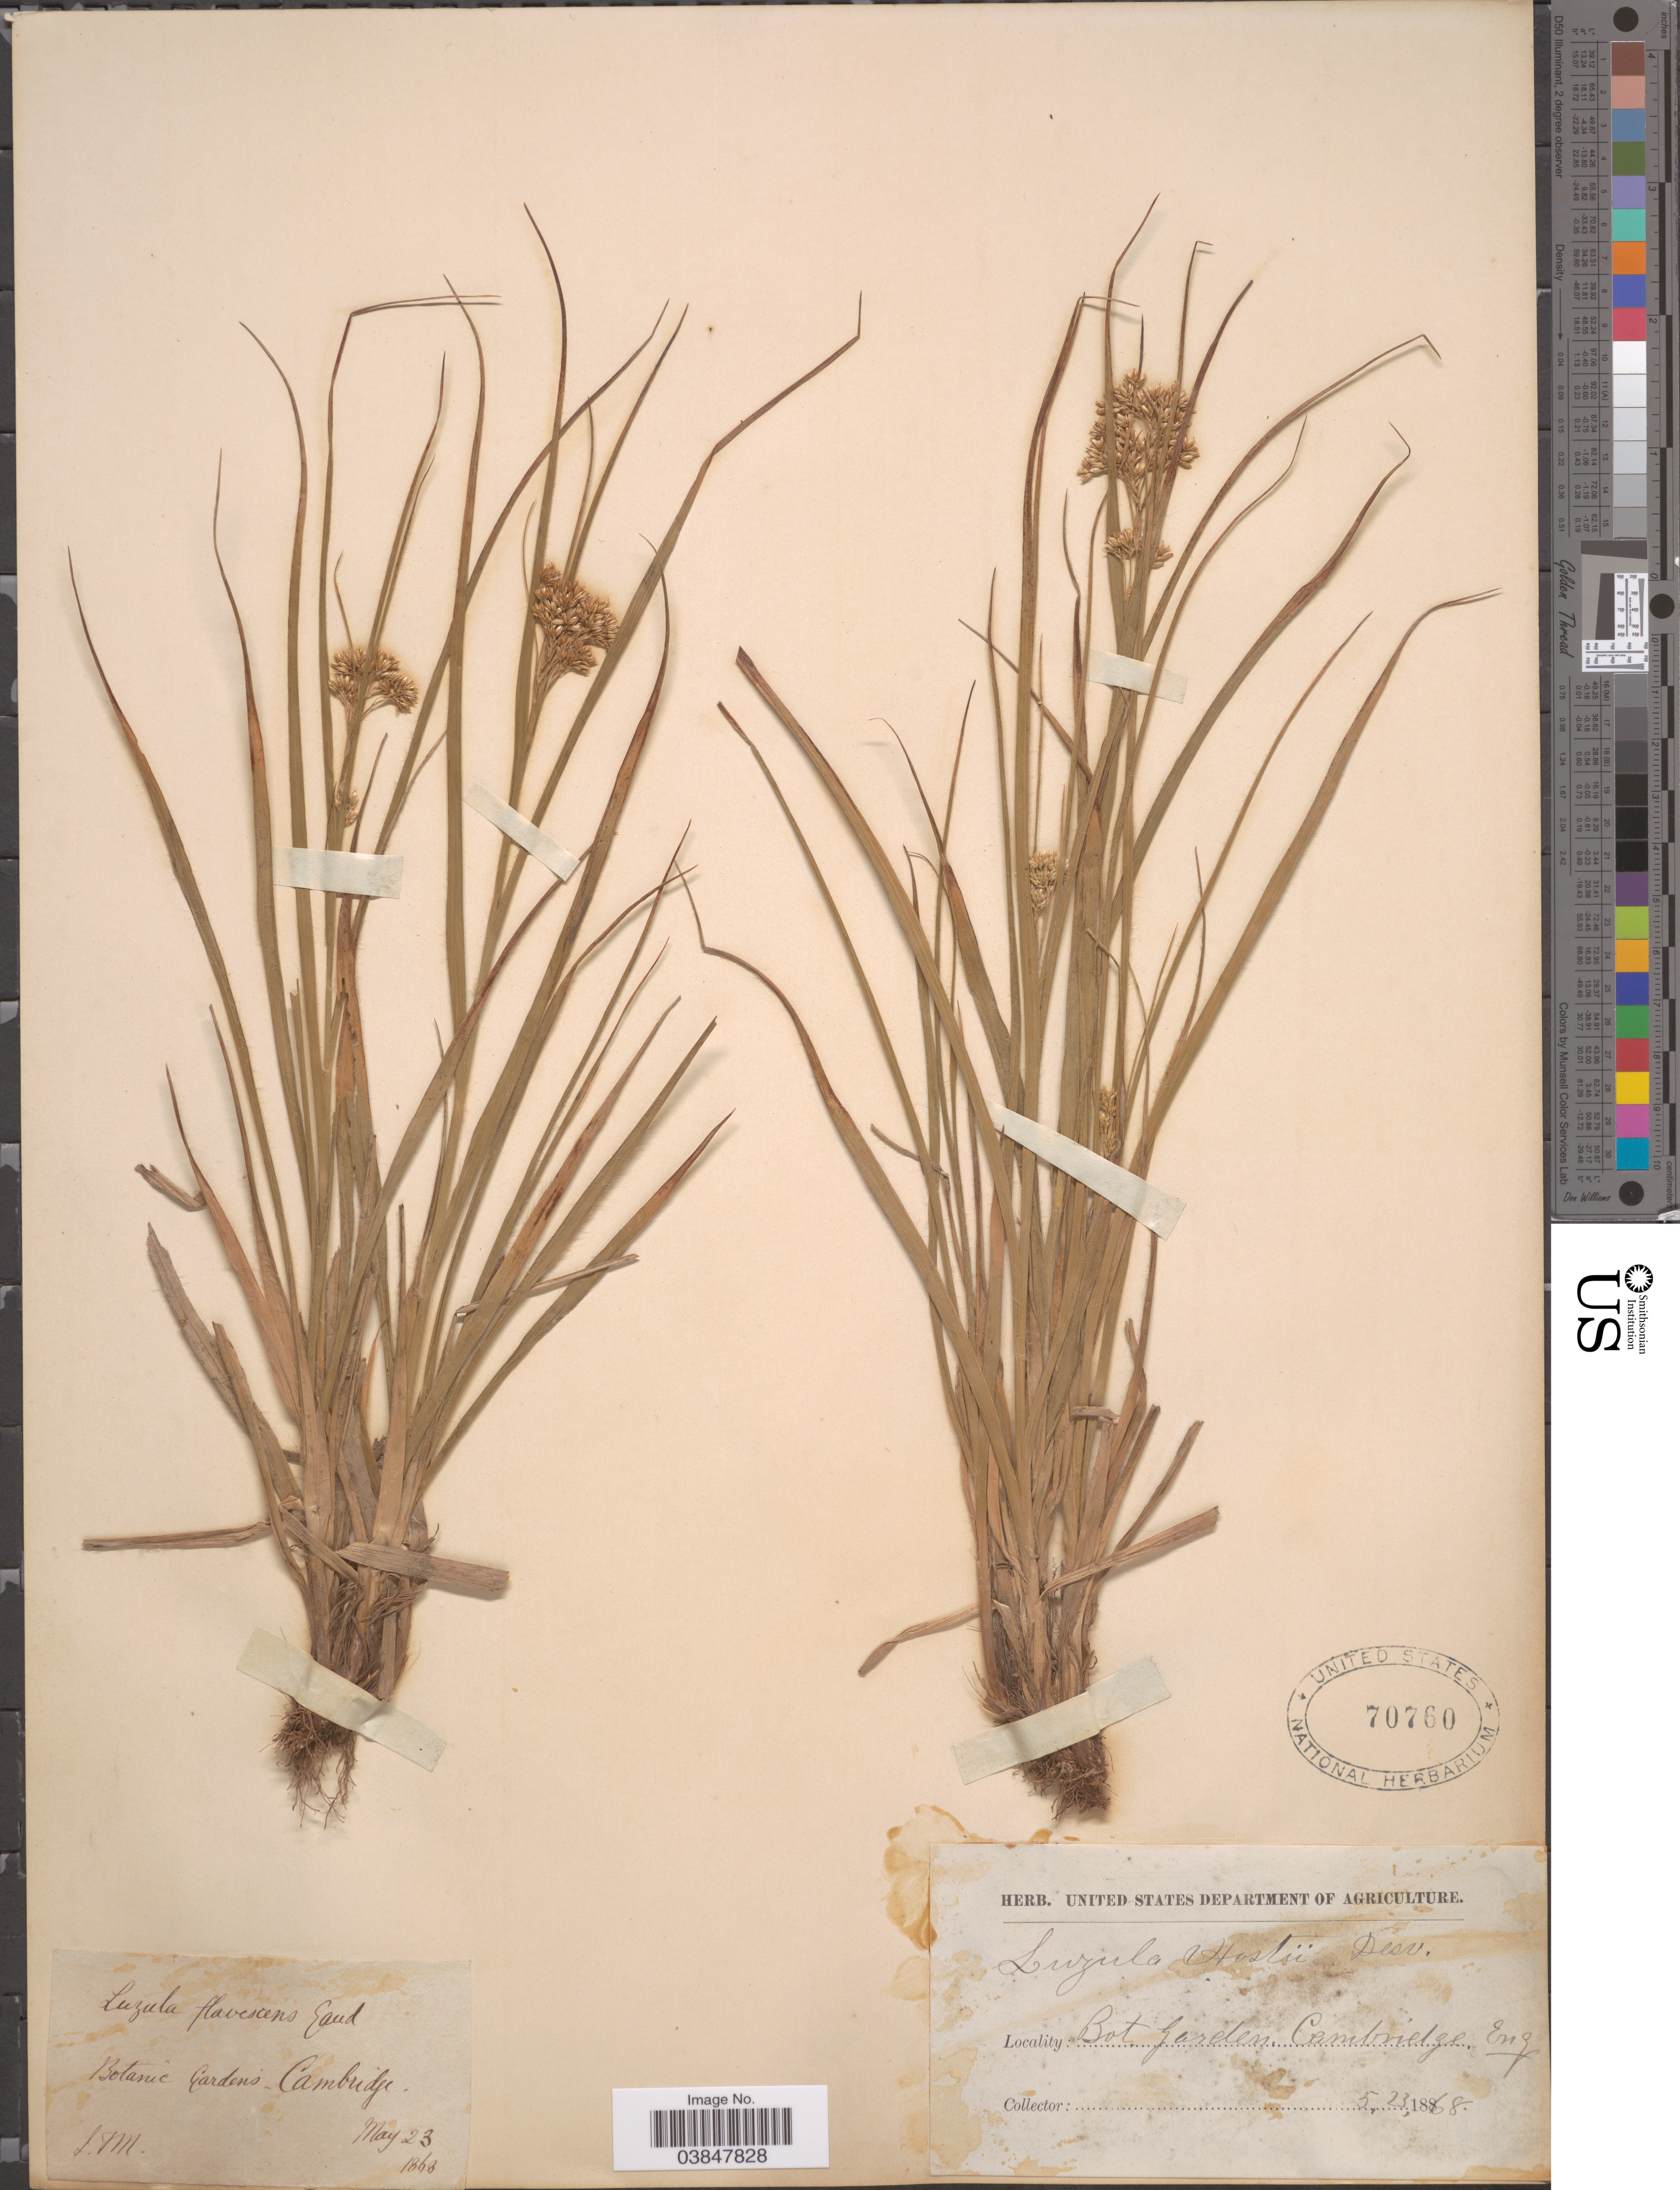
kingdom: Plantae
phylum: Tracheophyta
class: Liliopsida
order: Poales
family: Juncaceae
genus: Luzula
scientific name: Luzula flavescens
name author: Gaudich.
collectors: L. M.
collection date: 1868-05-23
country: United Kingdom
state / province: England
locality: Bot Garden, Cambridge.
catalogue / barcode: US 70760